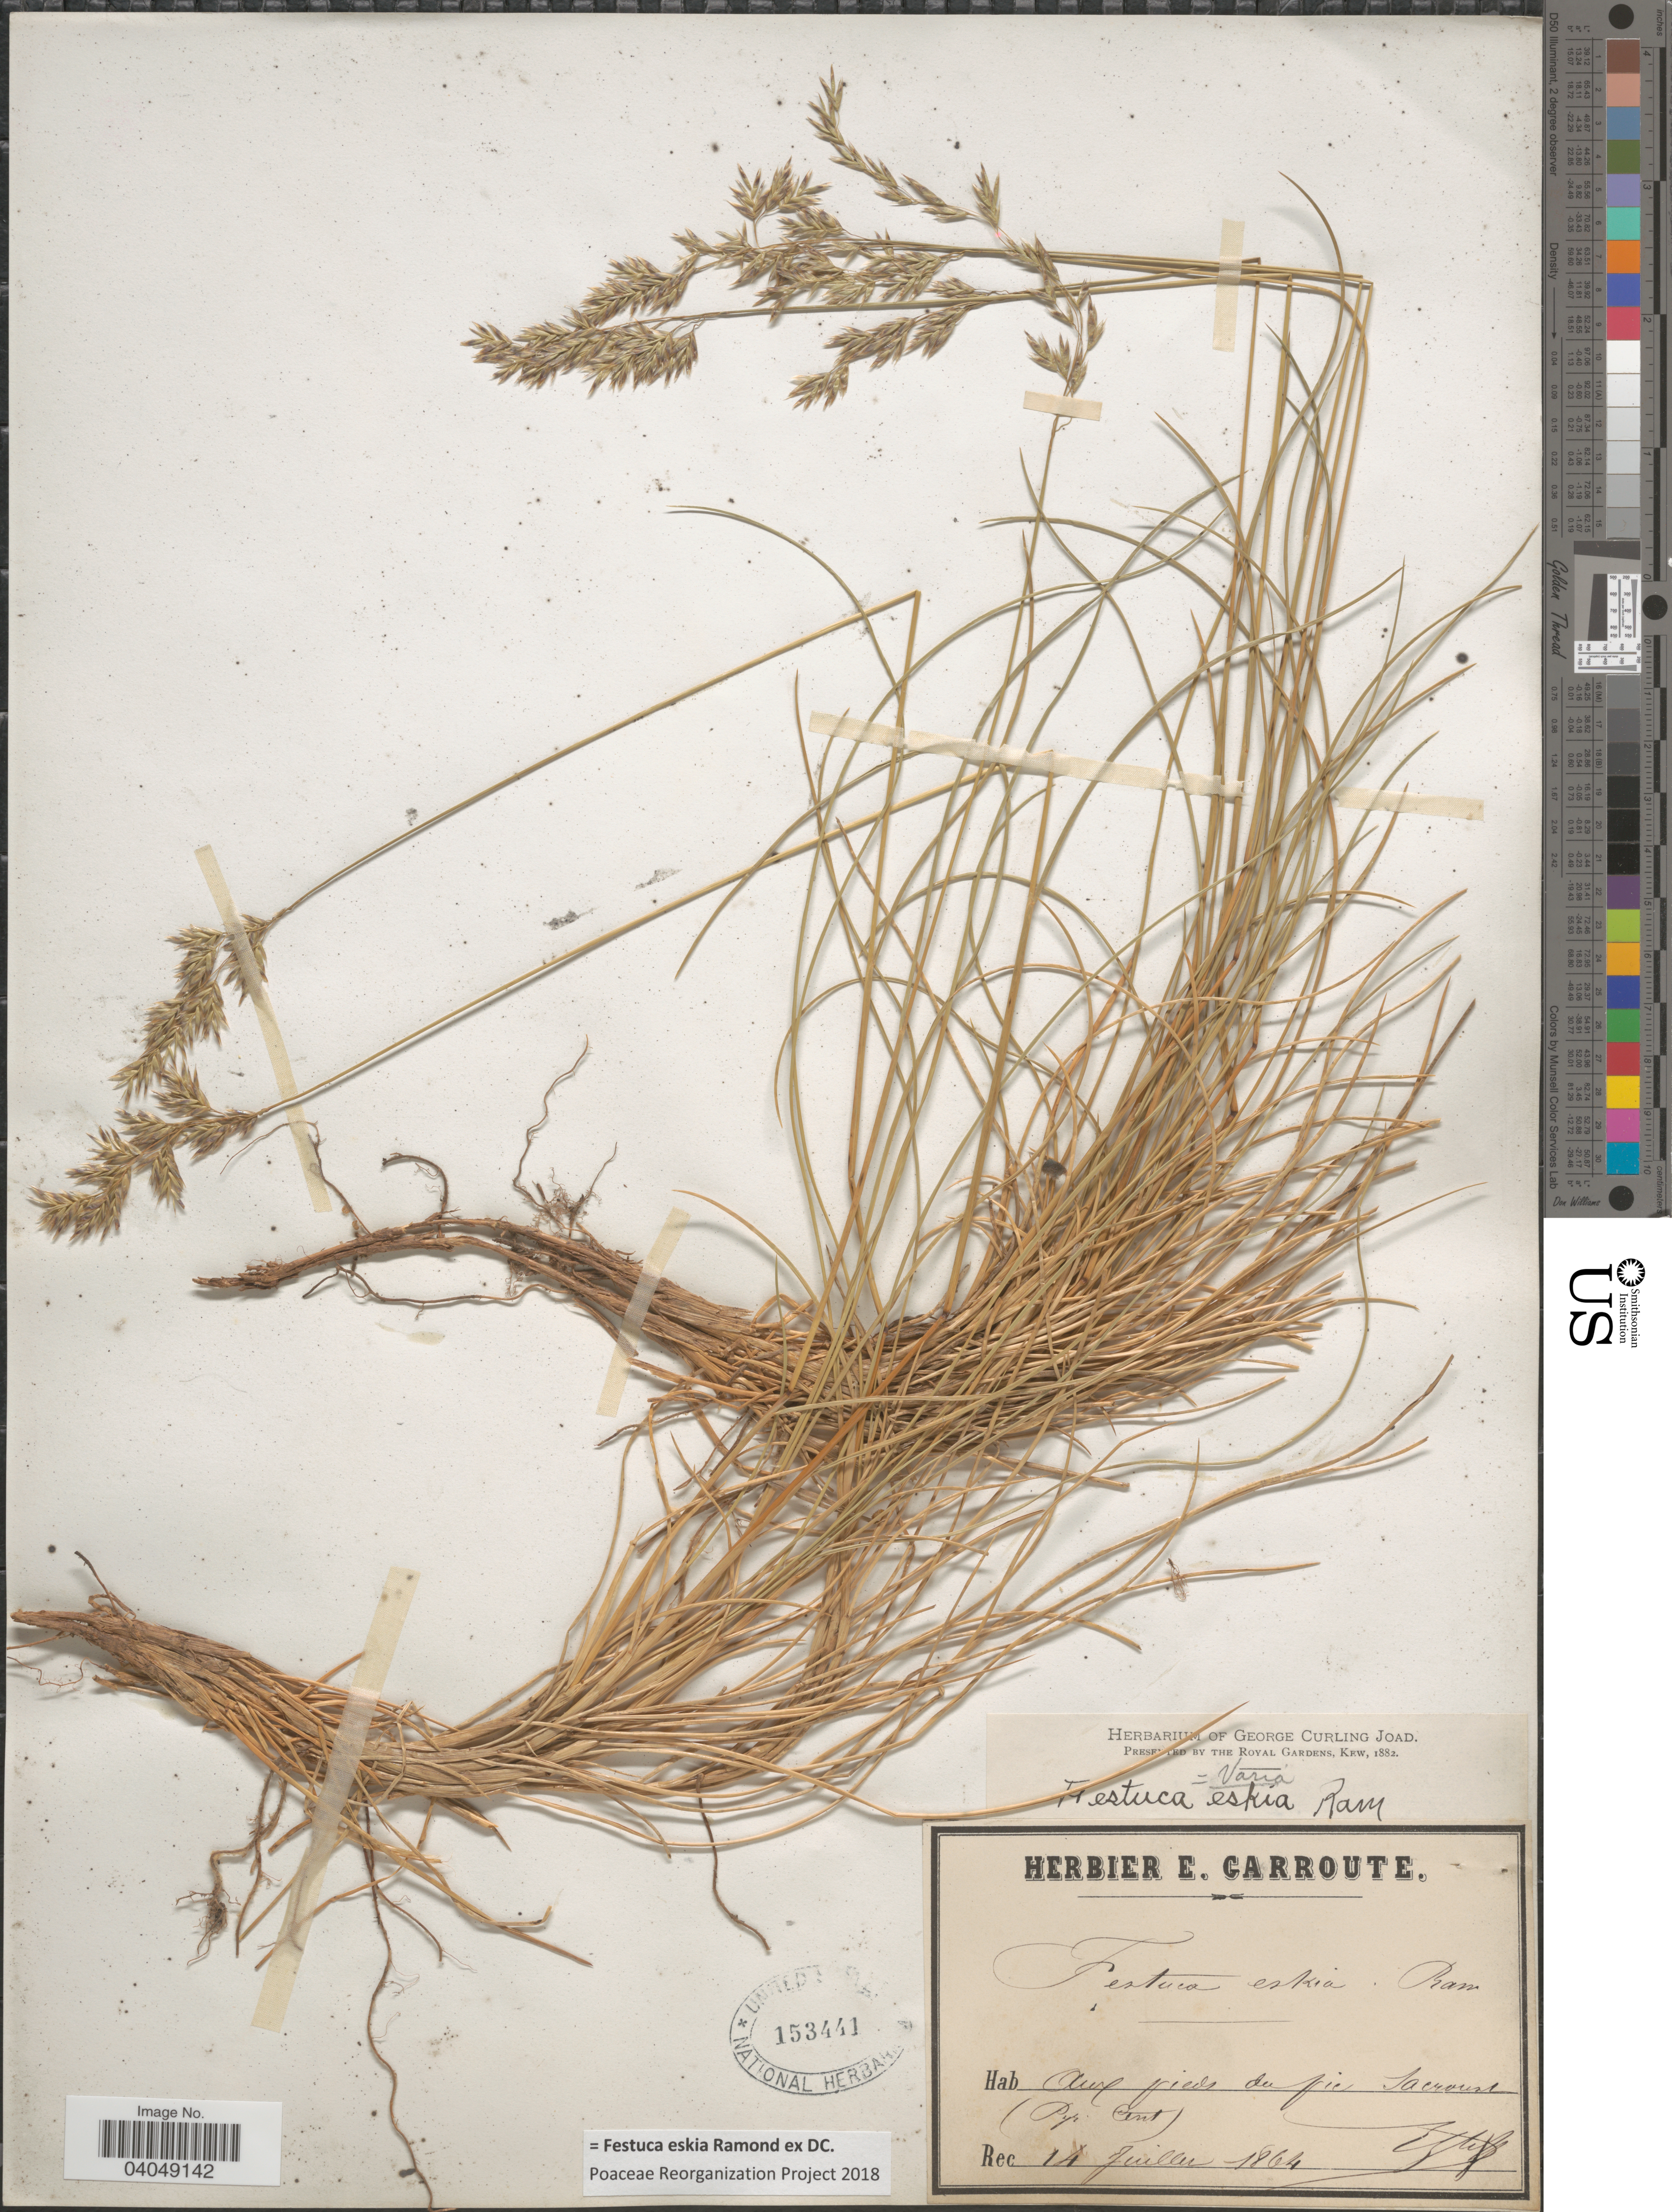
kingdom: Plantae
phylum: Tracheophyta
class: Liliopsida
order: Poales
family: Poaceae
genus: Festuca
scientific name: Festuca eskia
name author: Ramond ex DC.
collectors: E. Garroute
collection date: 1864-07-14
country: France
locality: Aux pieds du pic Sacroux (Pyr. Cent).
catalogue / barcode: US 153441